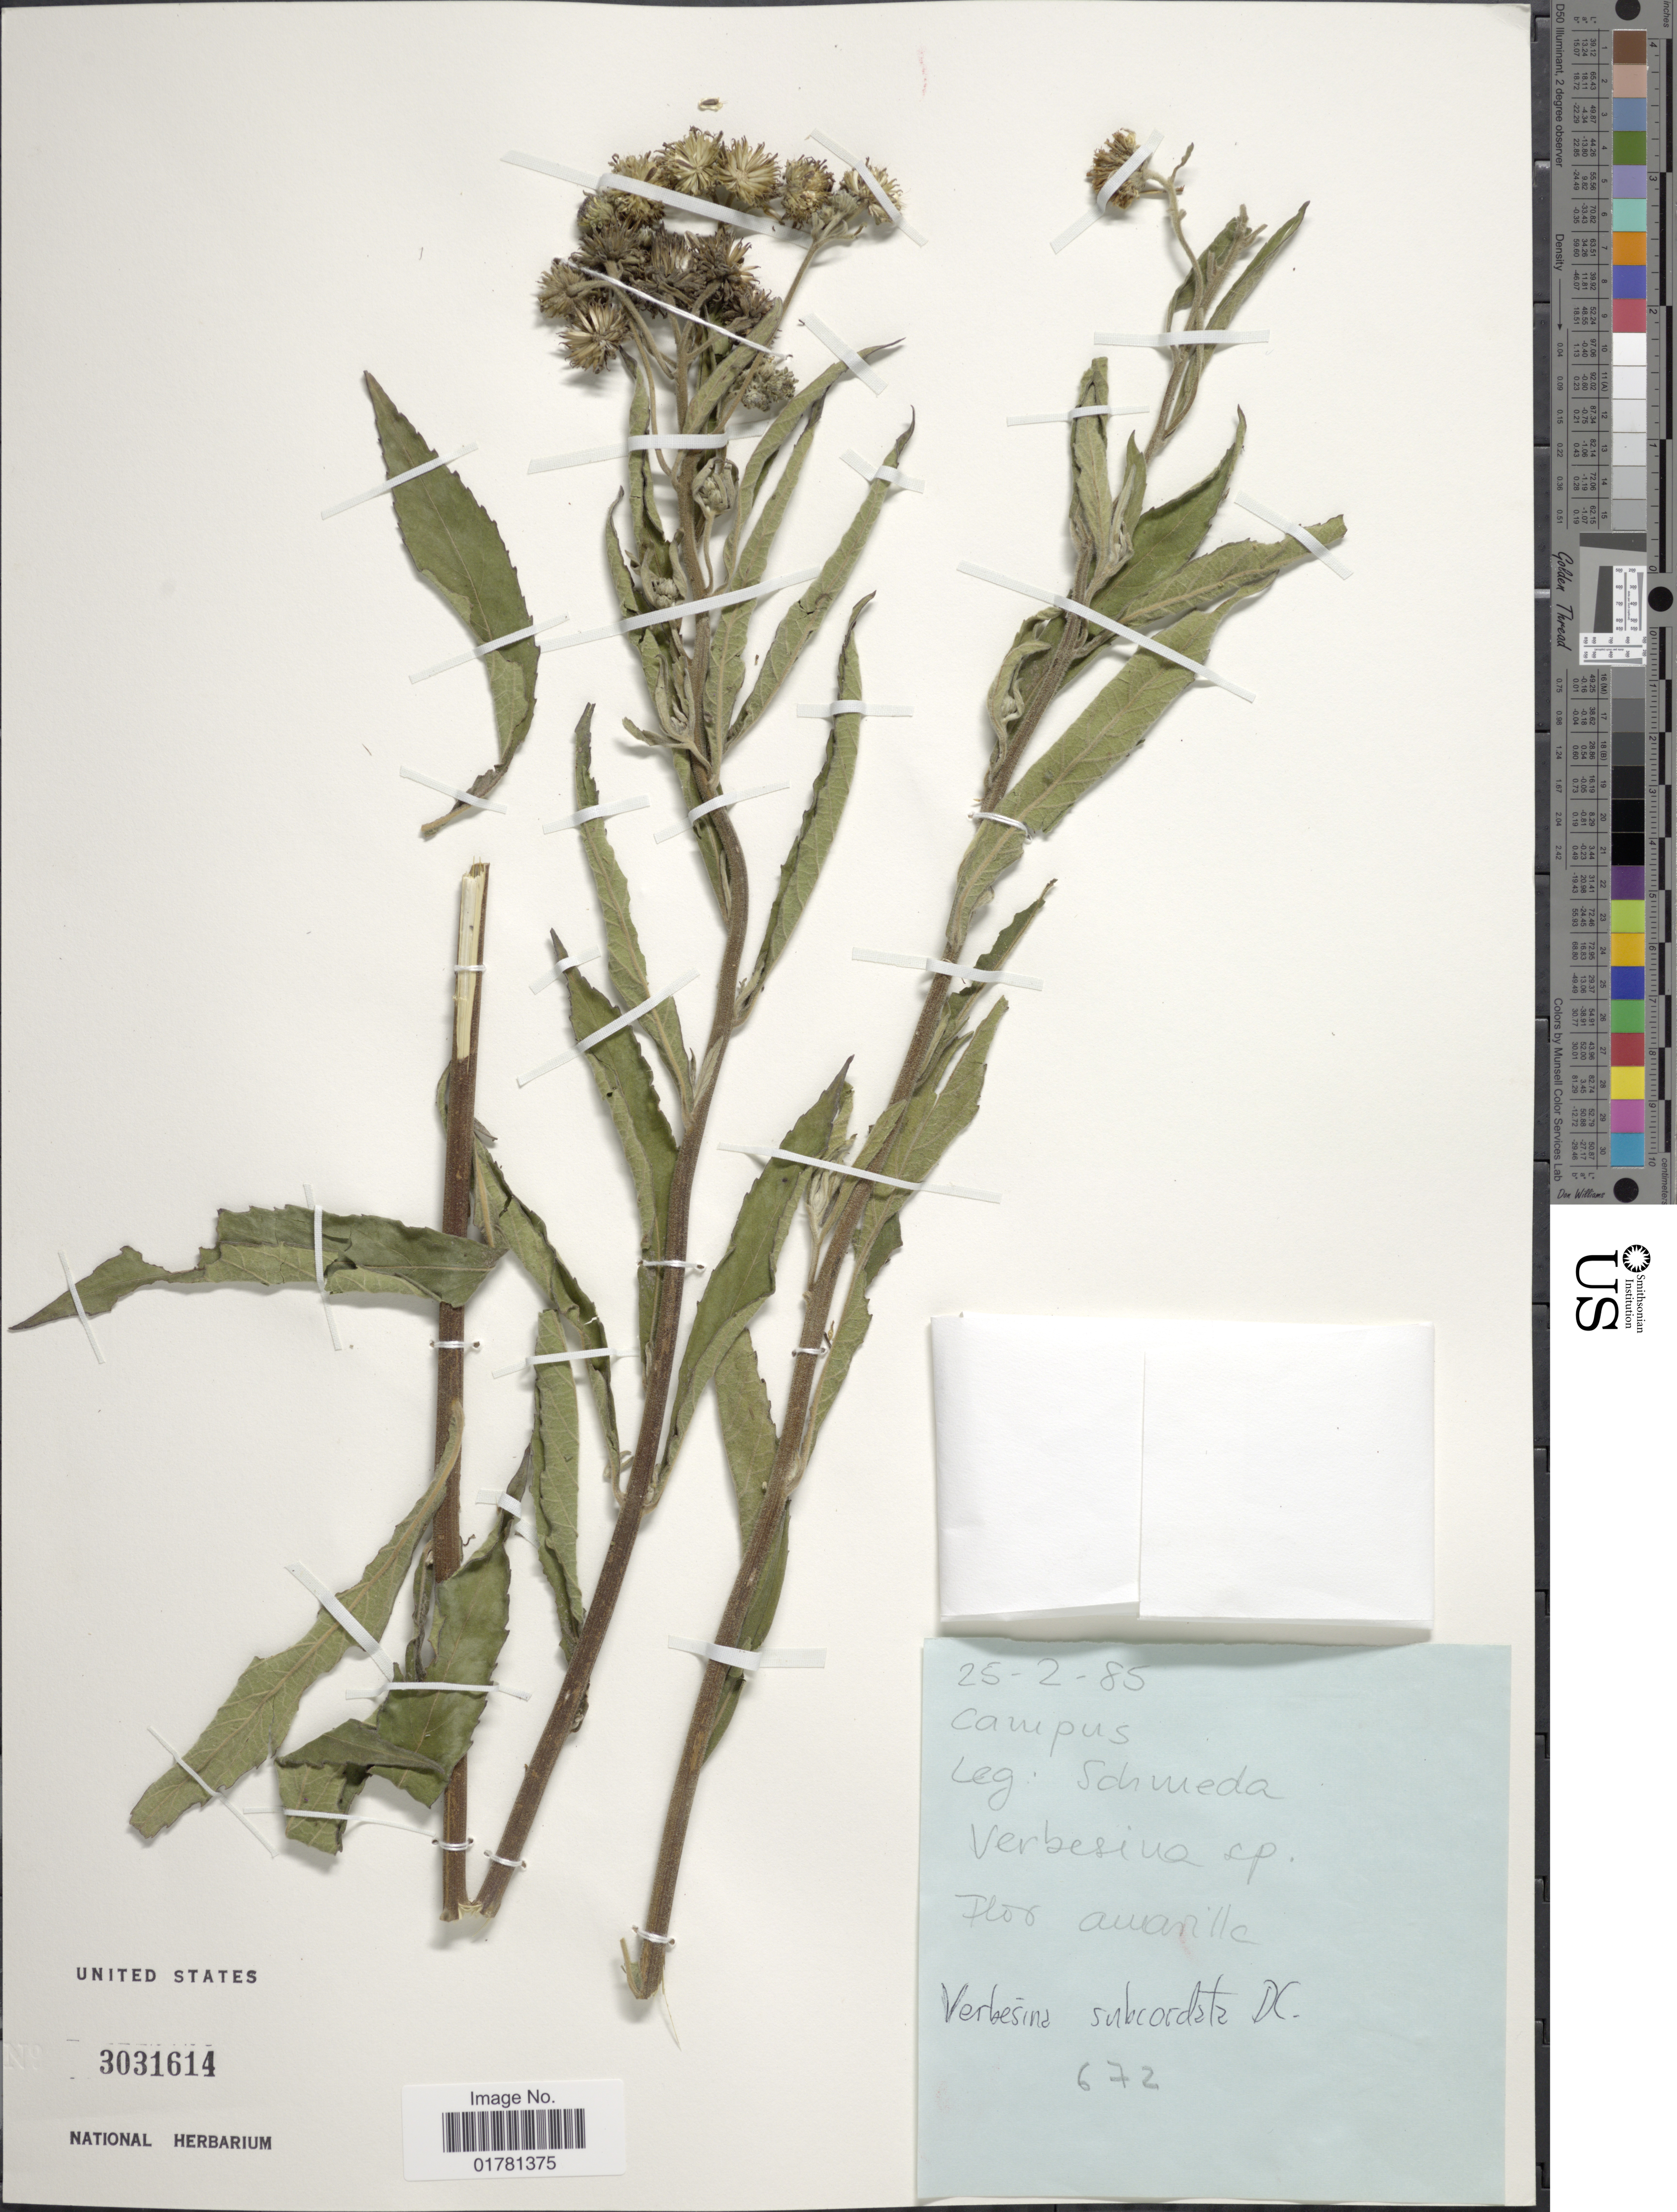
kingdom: Plantae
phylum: Tracheophyta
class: Magnoliopsida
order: Asterales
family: Asteraceae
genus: Verbesina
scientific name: Verbesina subcordata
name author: DC.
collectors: G. Schmeda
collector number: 672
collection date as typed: Transcribed d/m/y: 25/2/85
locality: Campus, Flor amarilla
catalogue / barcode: US 3031614